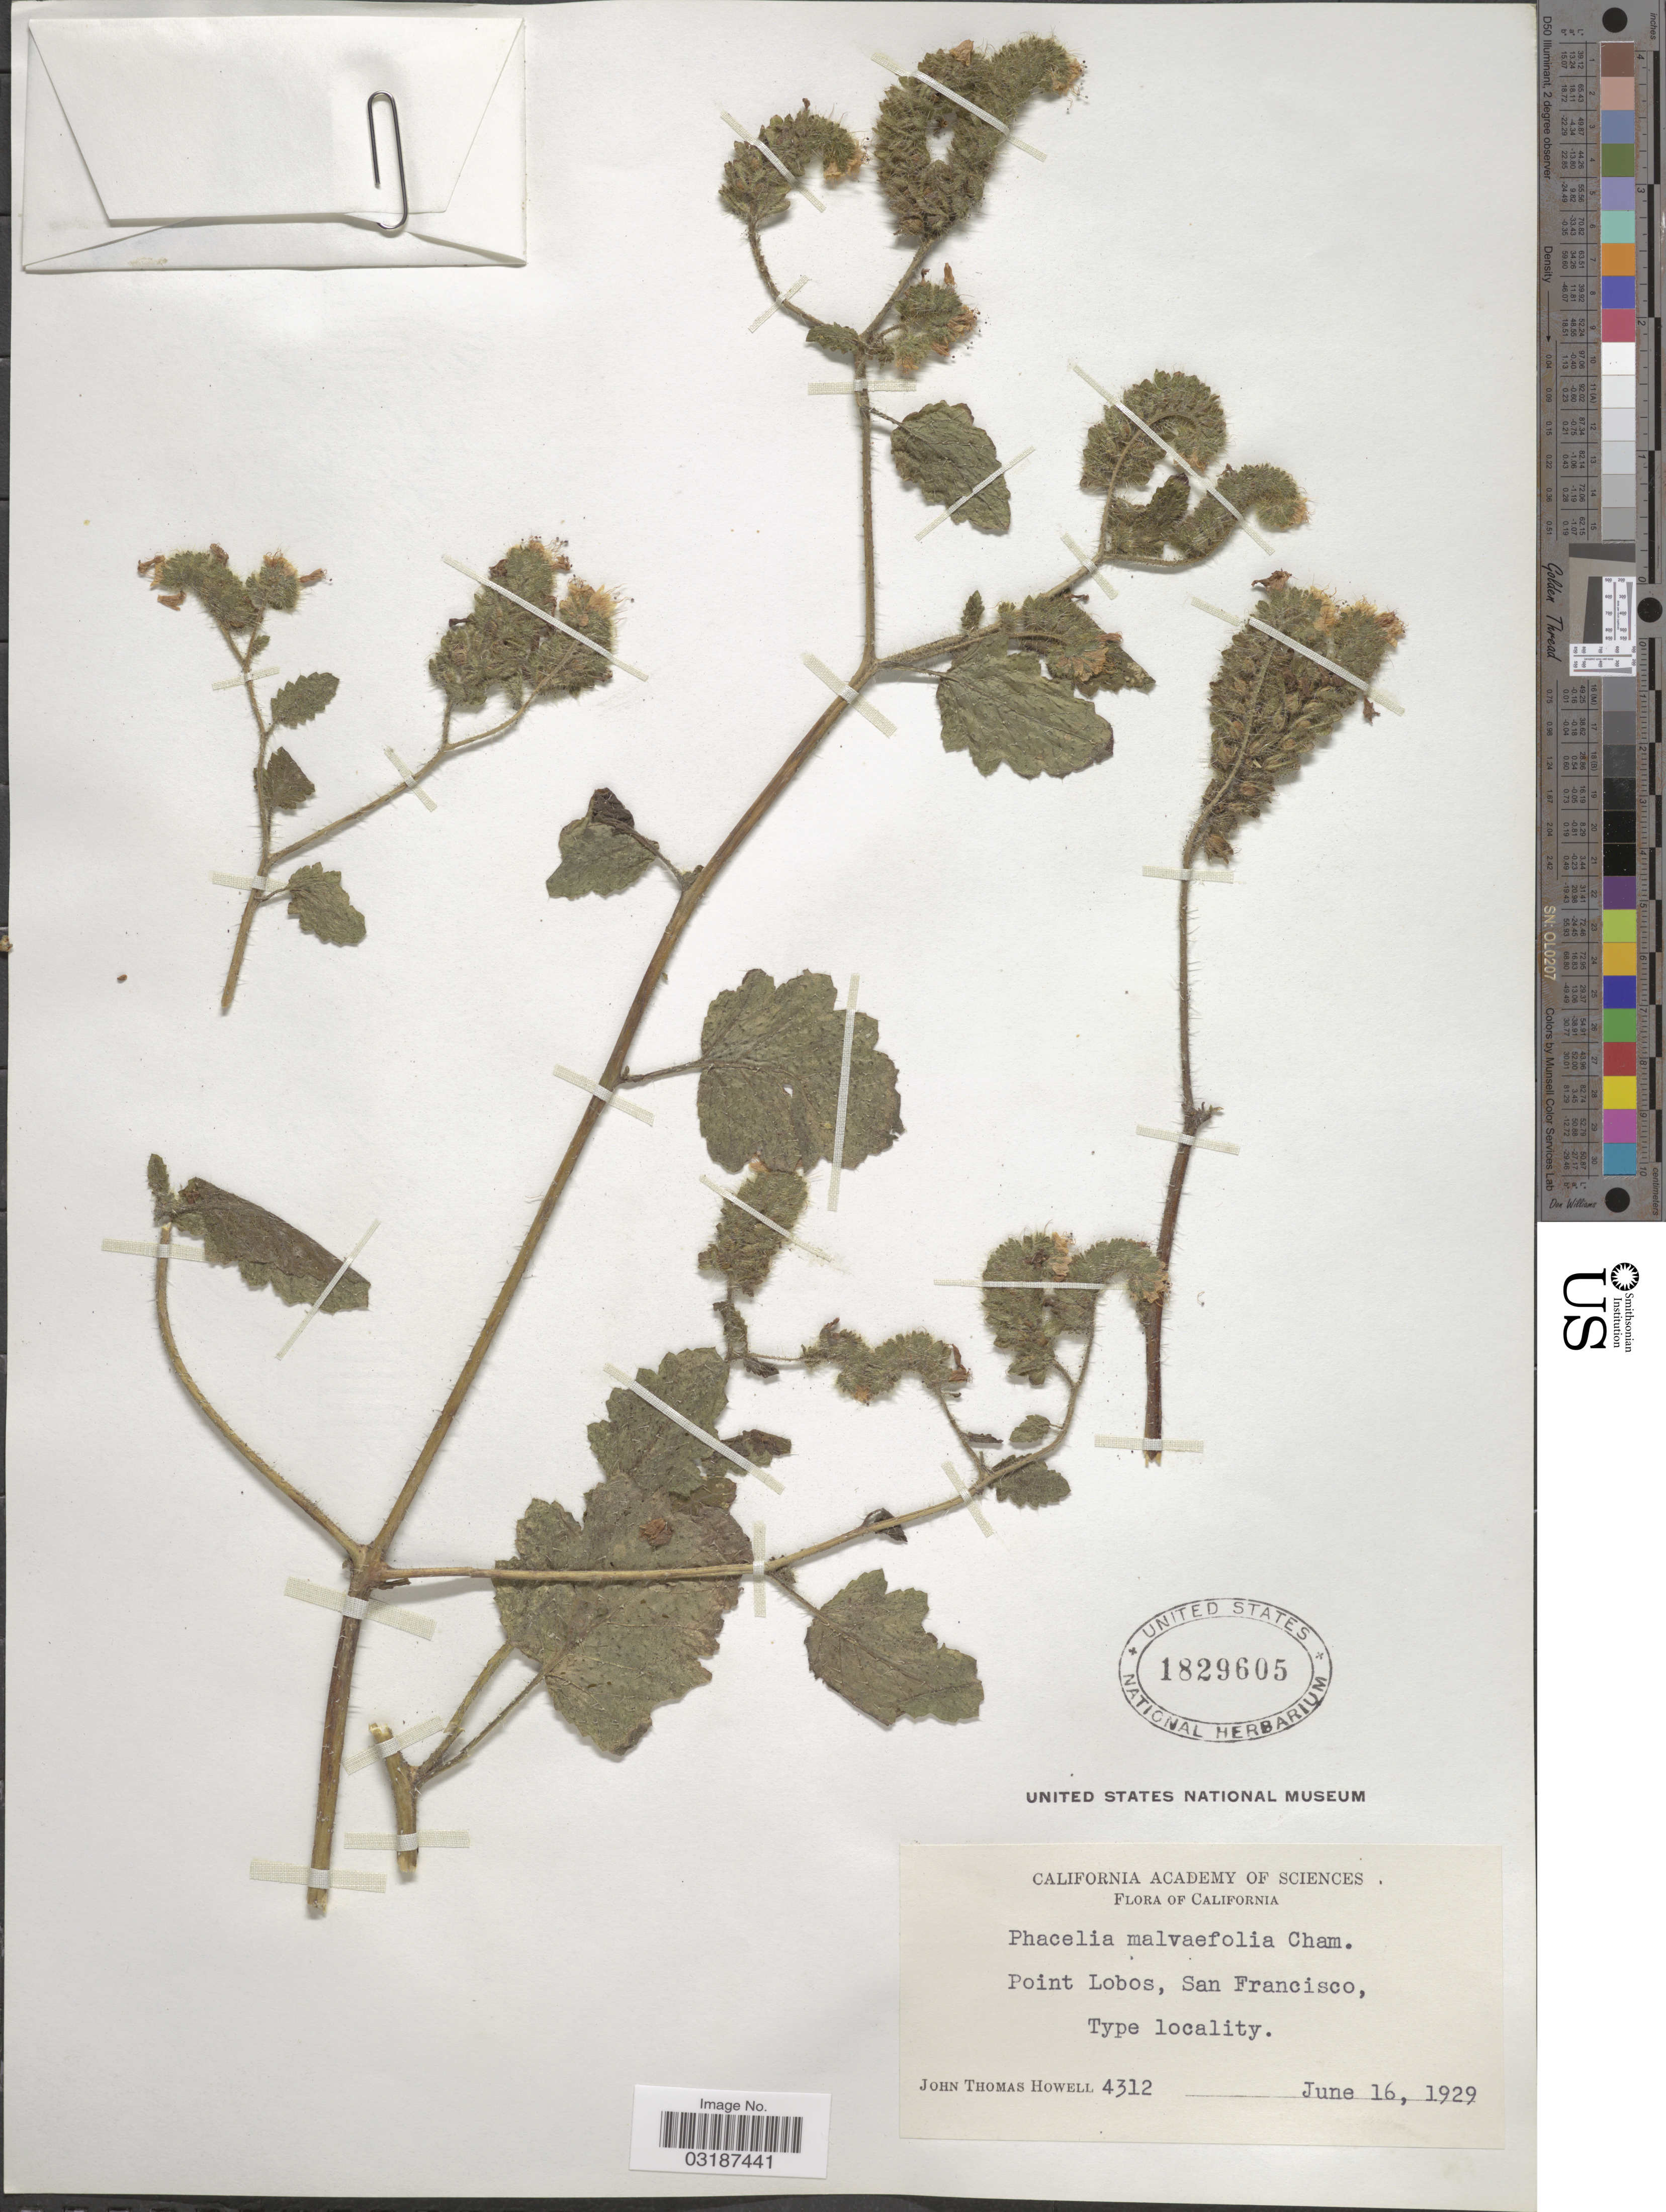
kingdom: Plantae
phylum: Tracheophyta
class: Magnoliopsida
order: Boraginales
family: Hydrophyllaceae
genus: Phacelia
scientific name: Phacelia malvifolia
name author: Cham.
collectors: J. T. Howell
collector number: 4312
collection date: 1929-06-16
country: United States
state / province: California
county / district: San Francisco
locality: Point Lobos, San Francisco.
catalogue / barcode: US 1829605